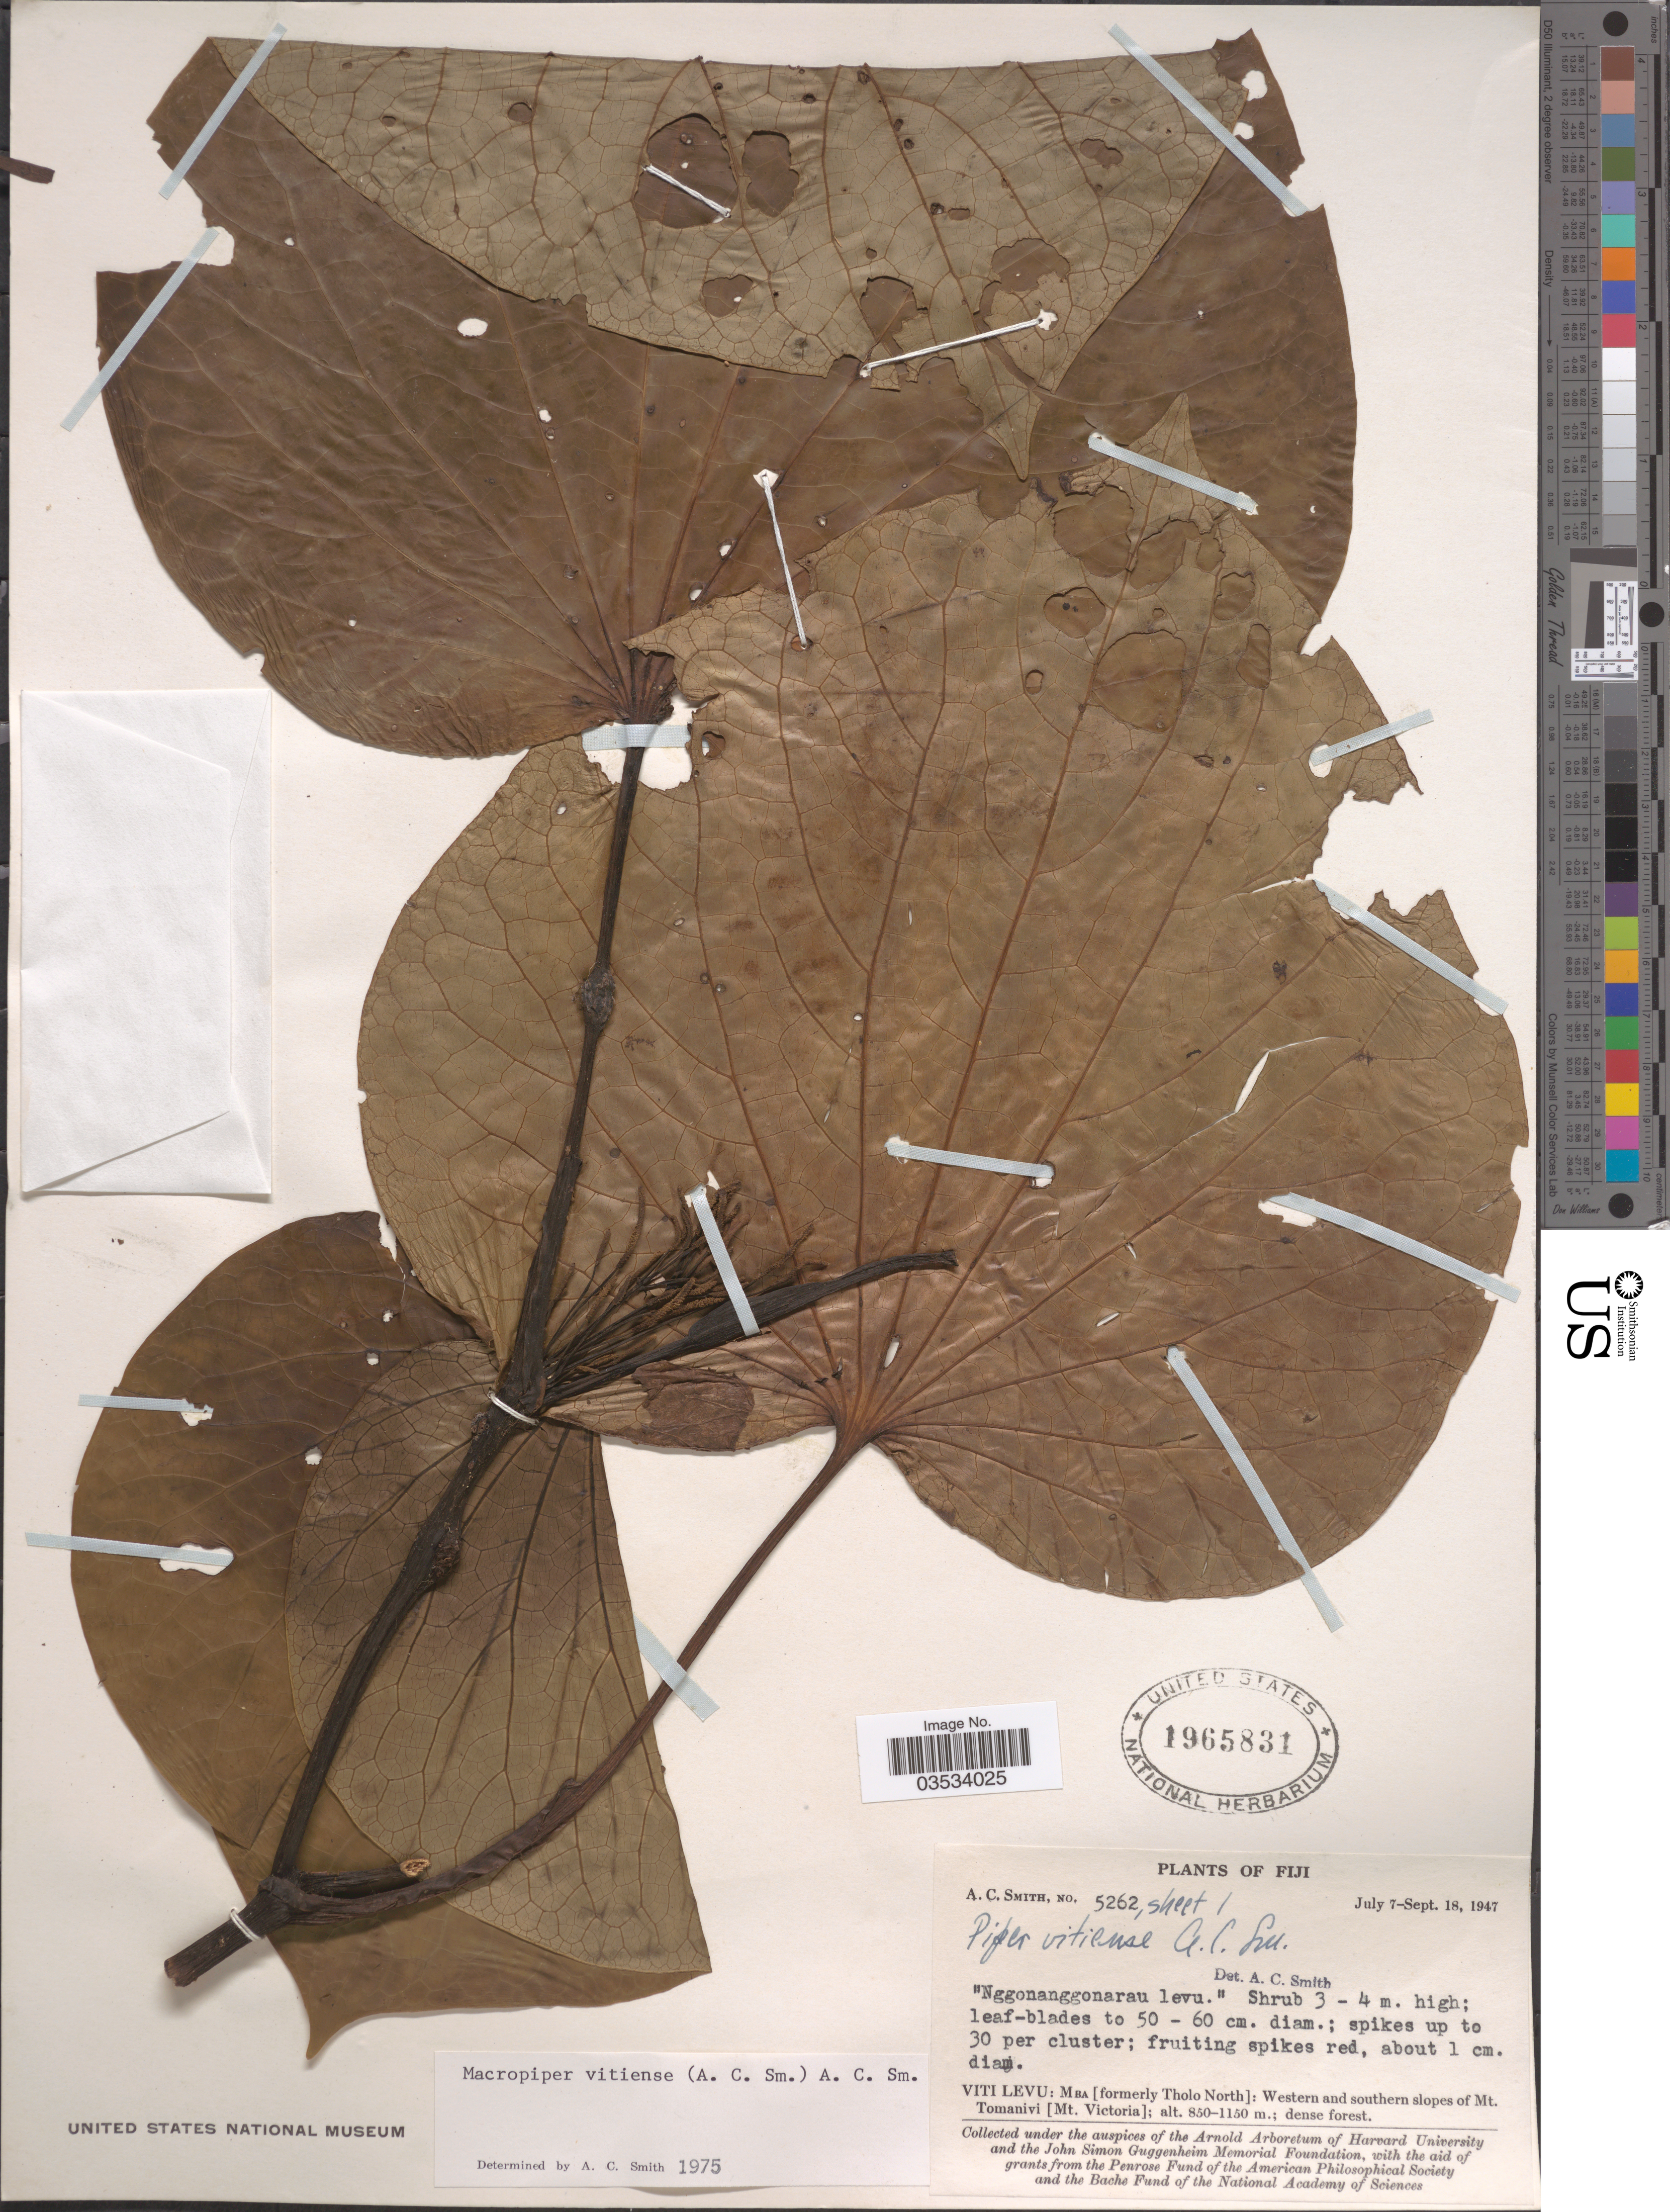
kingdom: Plantae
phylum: Tracheophyta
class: Magnoliopsida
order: Piperales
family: Piperaceae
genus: Piper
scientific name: Piper vitiense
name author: A.C. Sm.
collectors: A. C. Smith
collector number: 5262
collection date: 1947-07-07/1947-09-18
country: Fiji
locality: Viti Levu: Mba [formerly Tholo North]: Western and southern slopes of Mt. Tomanivi [Mt. Victoria].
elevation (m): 850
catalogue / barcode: US 1965831